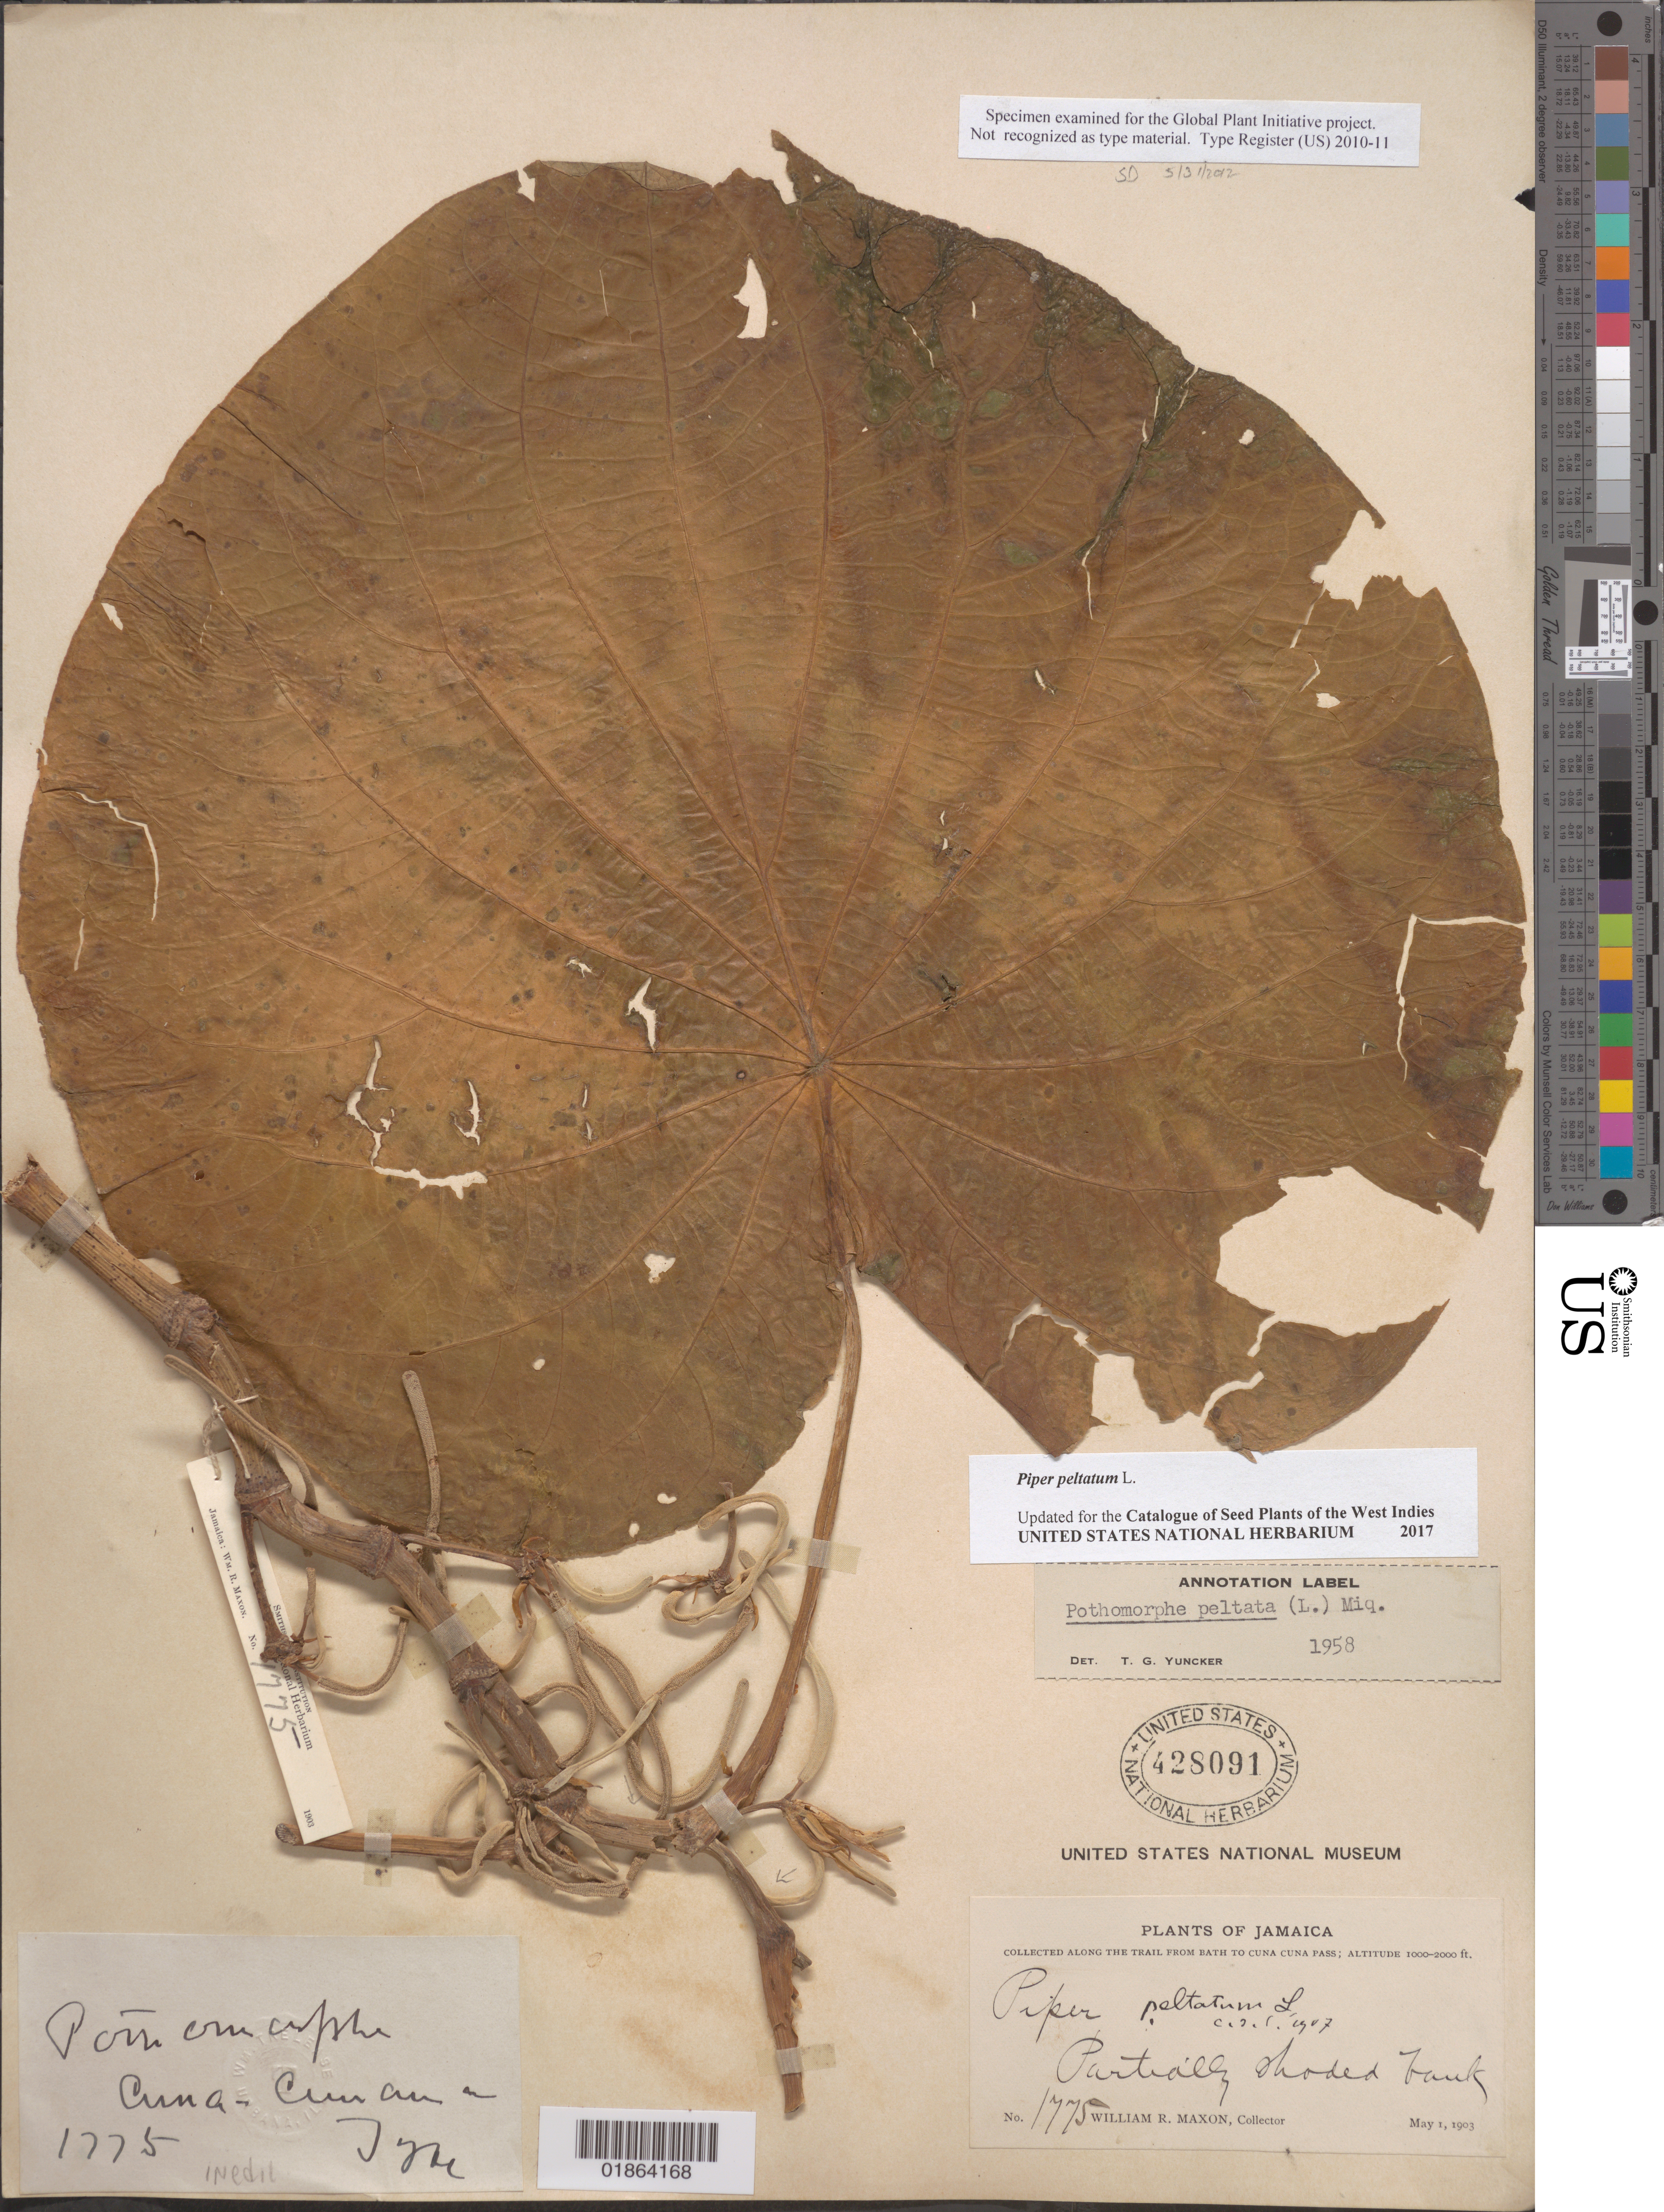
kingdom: Plantae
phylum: Tracheophyta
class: Magnoliopsida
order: Piperales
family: Piperaceae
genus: Piper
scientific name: Piper peltatum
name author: L.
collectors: W. R. Maxon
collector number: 1775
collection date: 1903-05-01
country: Jamaica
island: Jamaica I.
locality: Bath to Cuna Cuna Pass trail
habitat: Partially shaded bank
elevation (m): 305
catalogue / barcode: US 428091